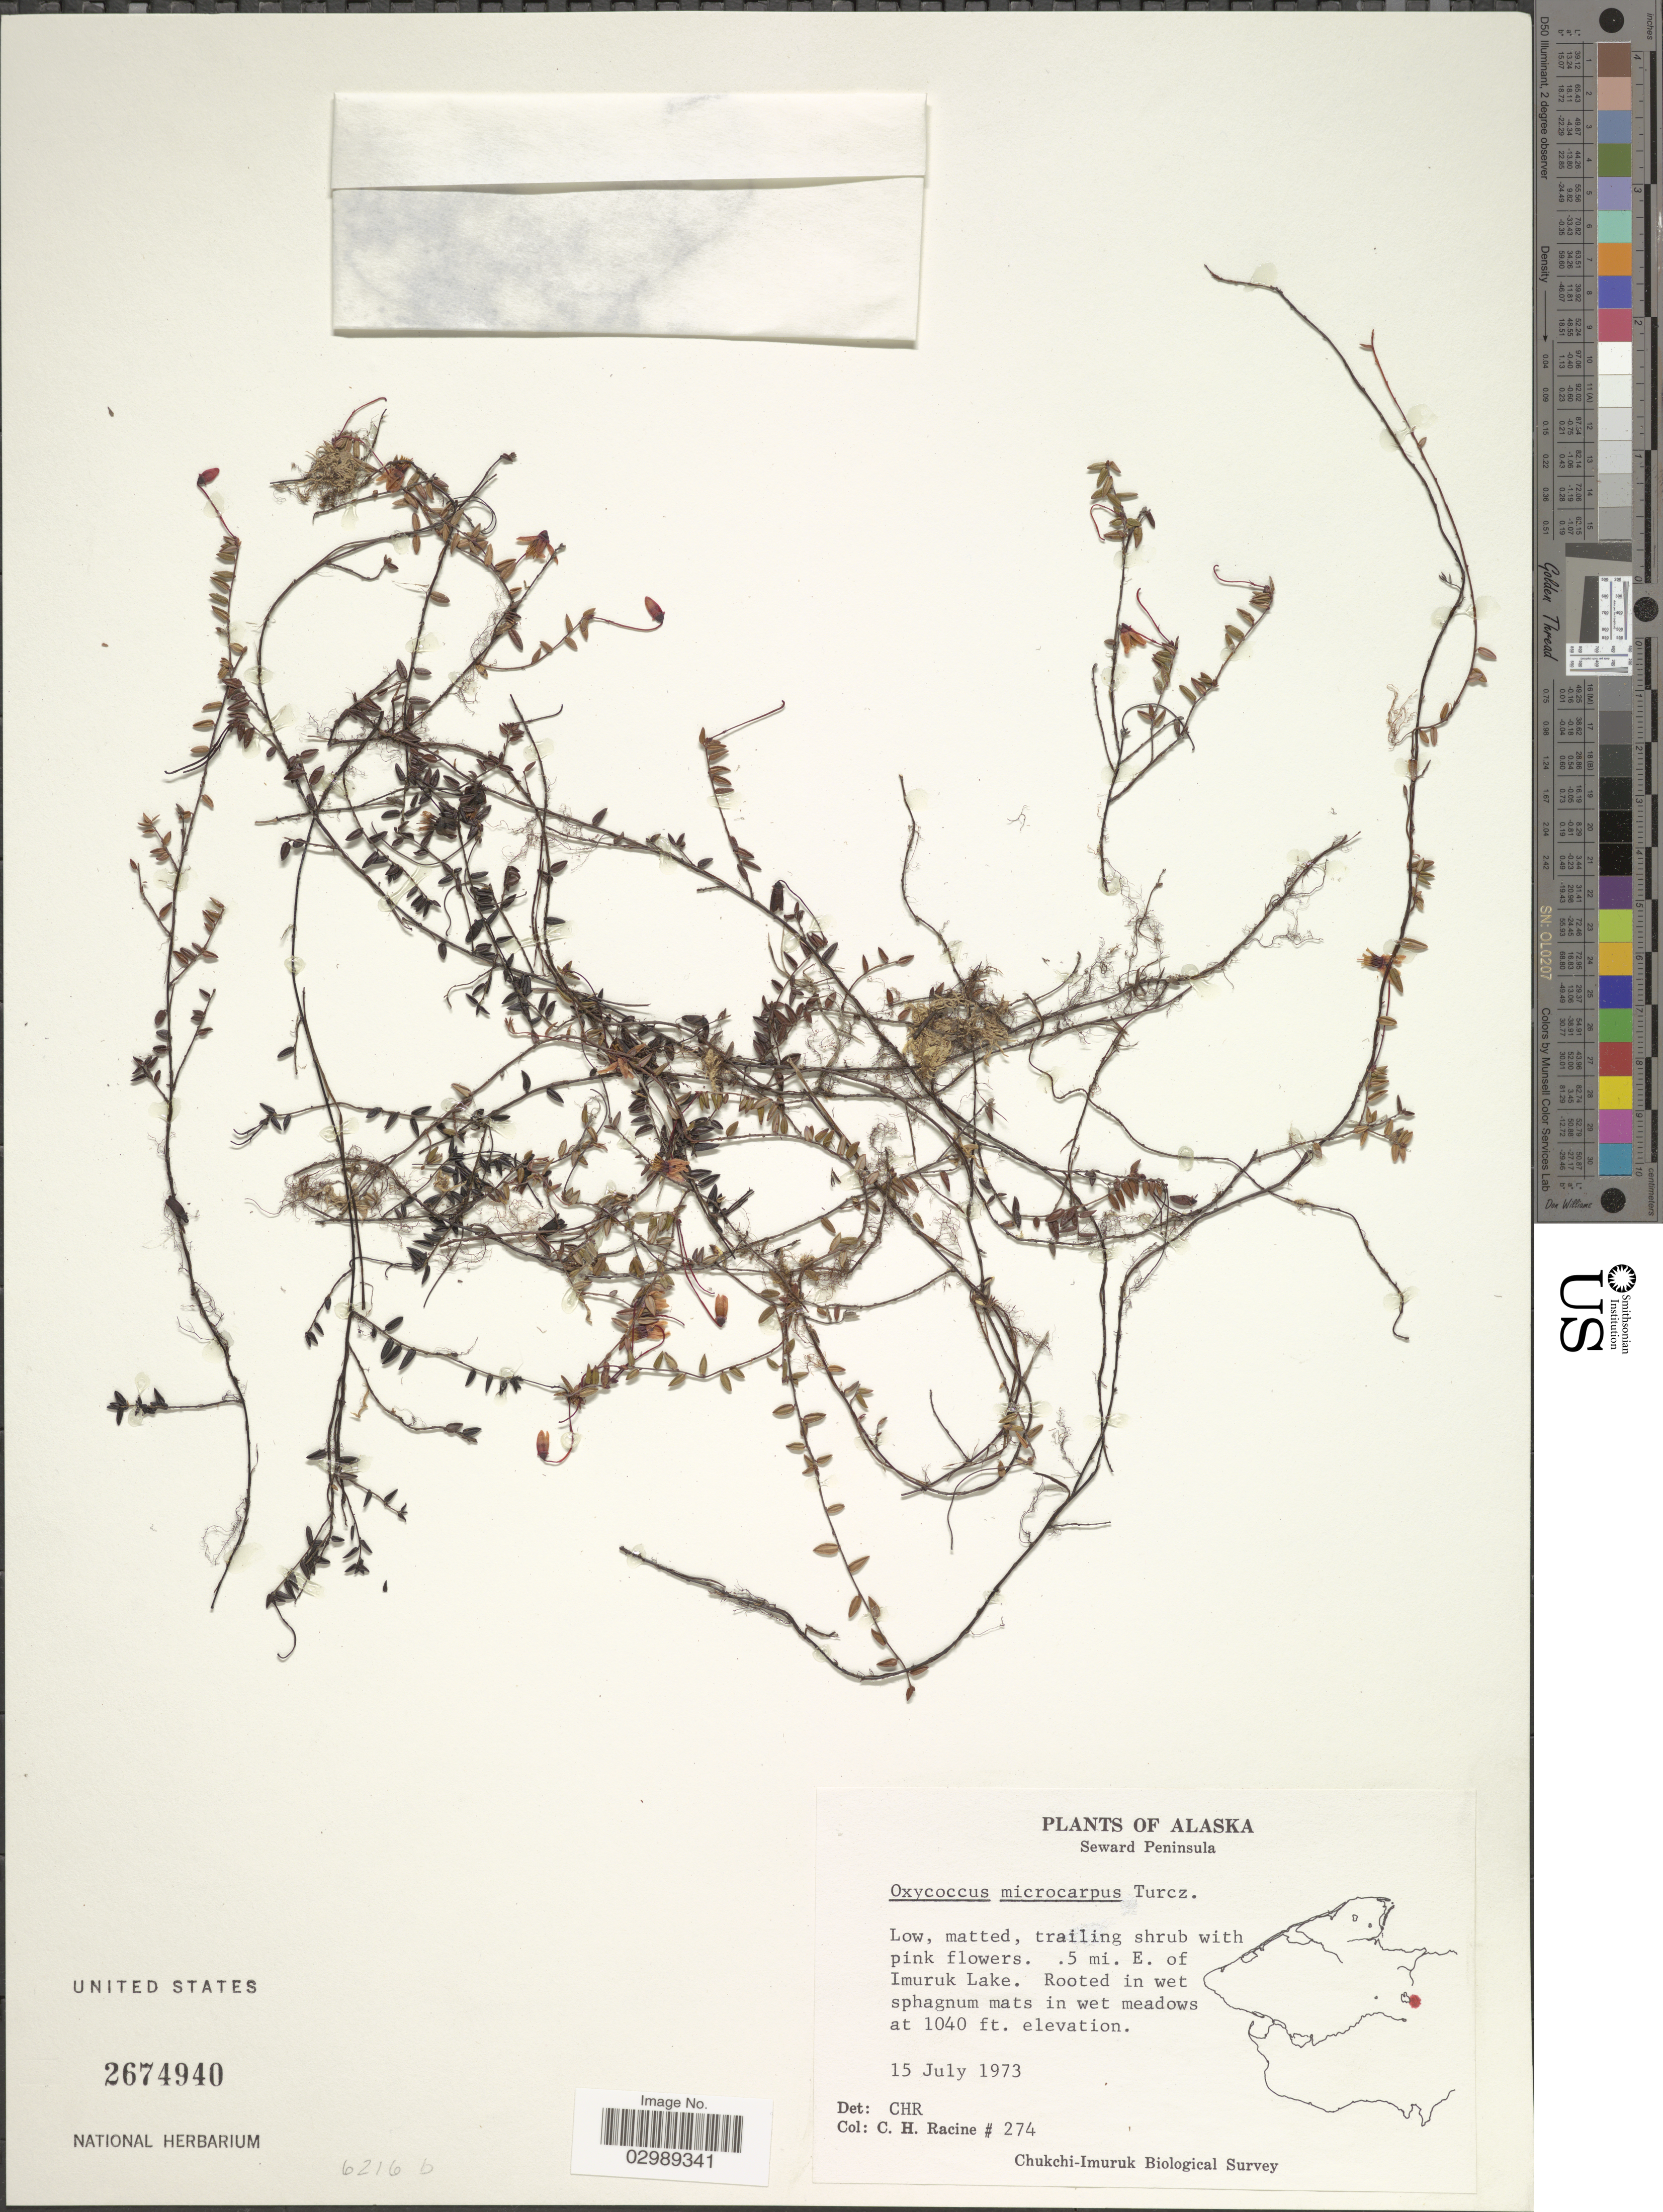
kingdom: Plantae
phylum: Tracheophyta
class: Magnoliopsida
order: Ericales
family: Ericaceae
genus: Vaccinium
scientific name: Vaccinium oxycoccos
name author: L.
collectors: C. Racine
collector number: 274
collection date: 1973-07-15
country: United States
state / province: Alaska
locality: Seward Peninsula, 5 mi. E. of Imuruk Lake.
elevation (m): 317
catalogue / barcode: US 2674940